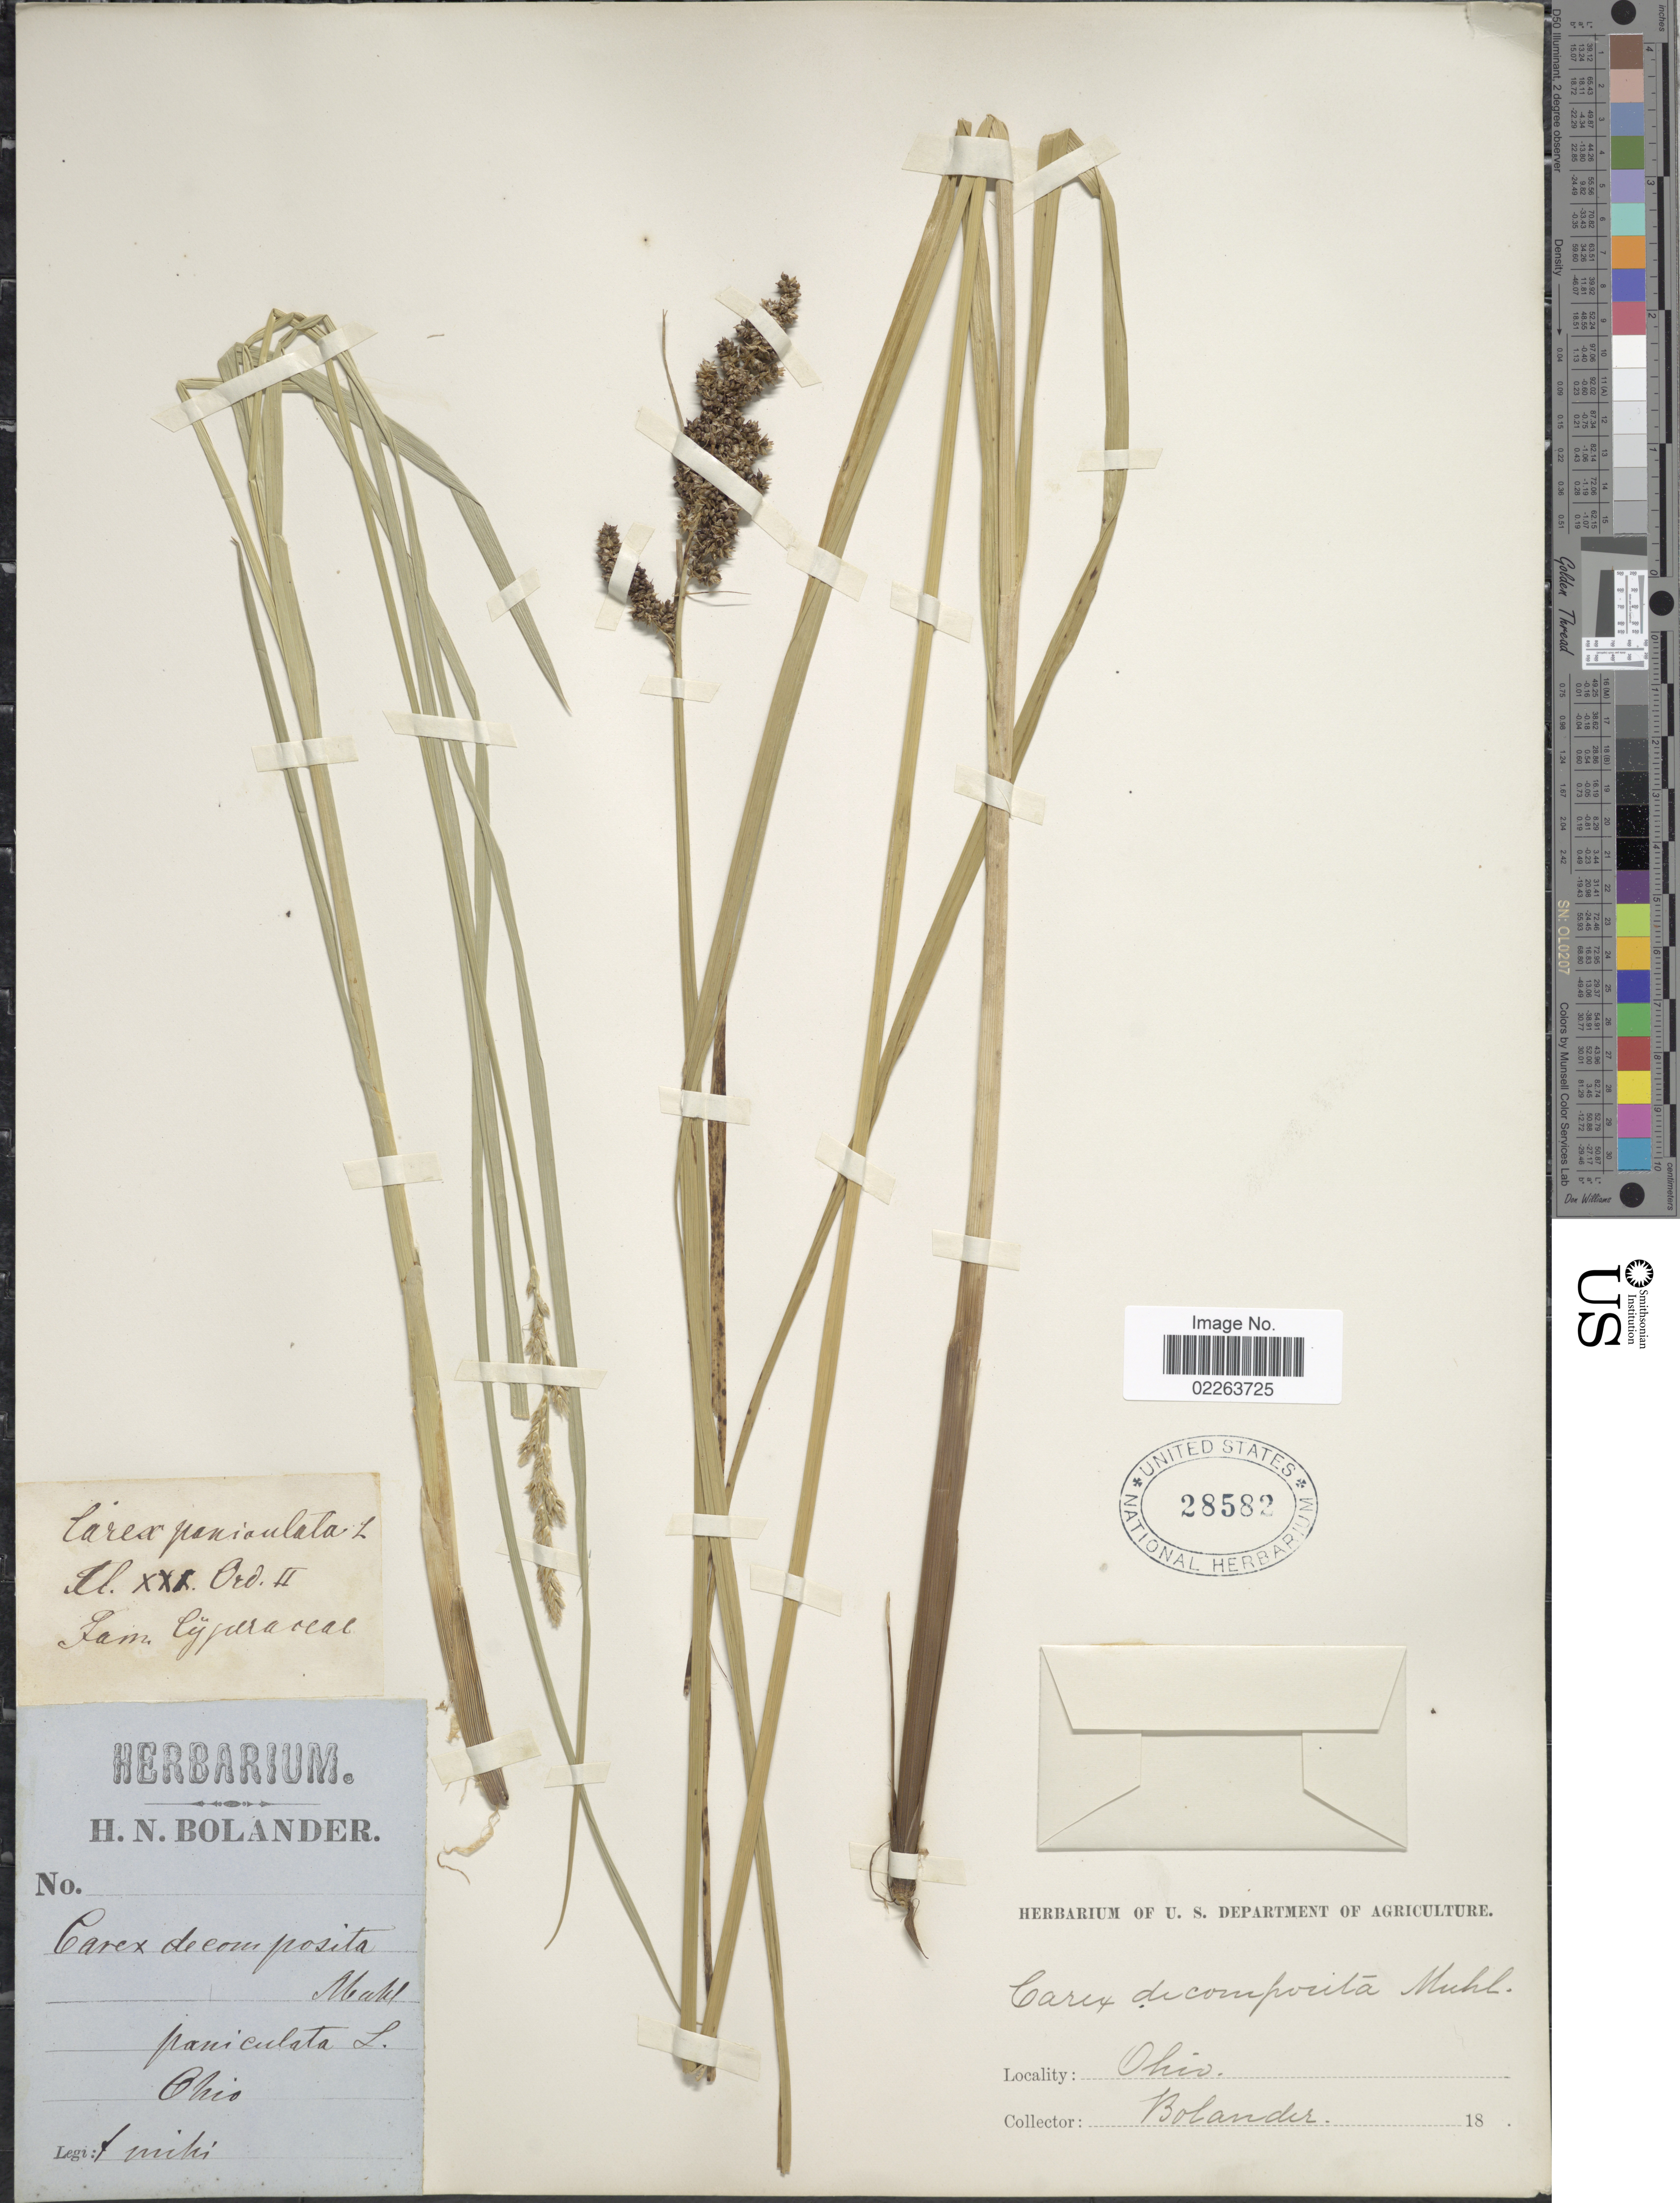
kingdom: Plantae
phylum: Tracheophyta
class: Liliopsida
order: Poales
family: Cyperaceae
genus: Carex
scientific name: Carex decomposita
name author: Muhl.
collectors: H. Bolander & Miki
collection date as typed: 18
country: United States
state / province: Ohio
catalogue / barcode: US 28582